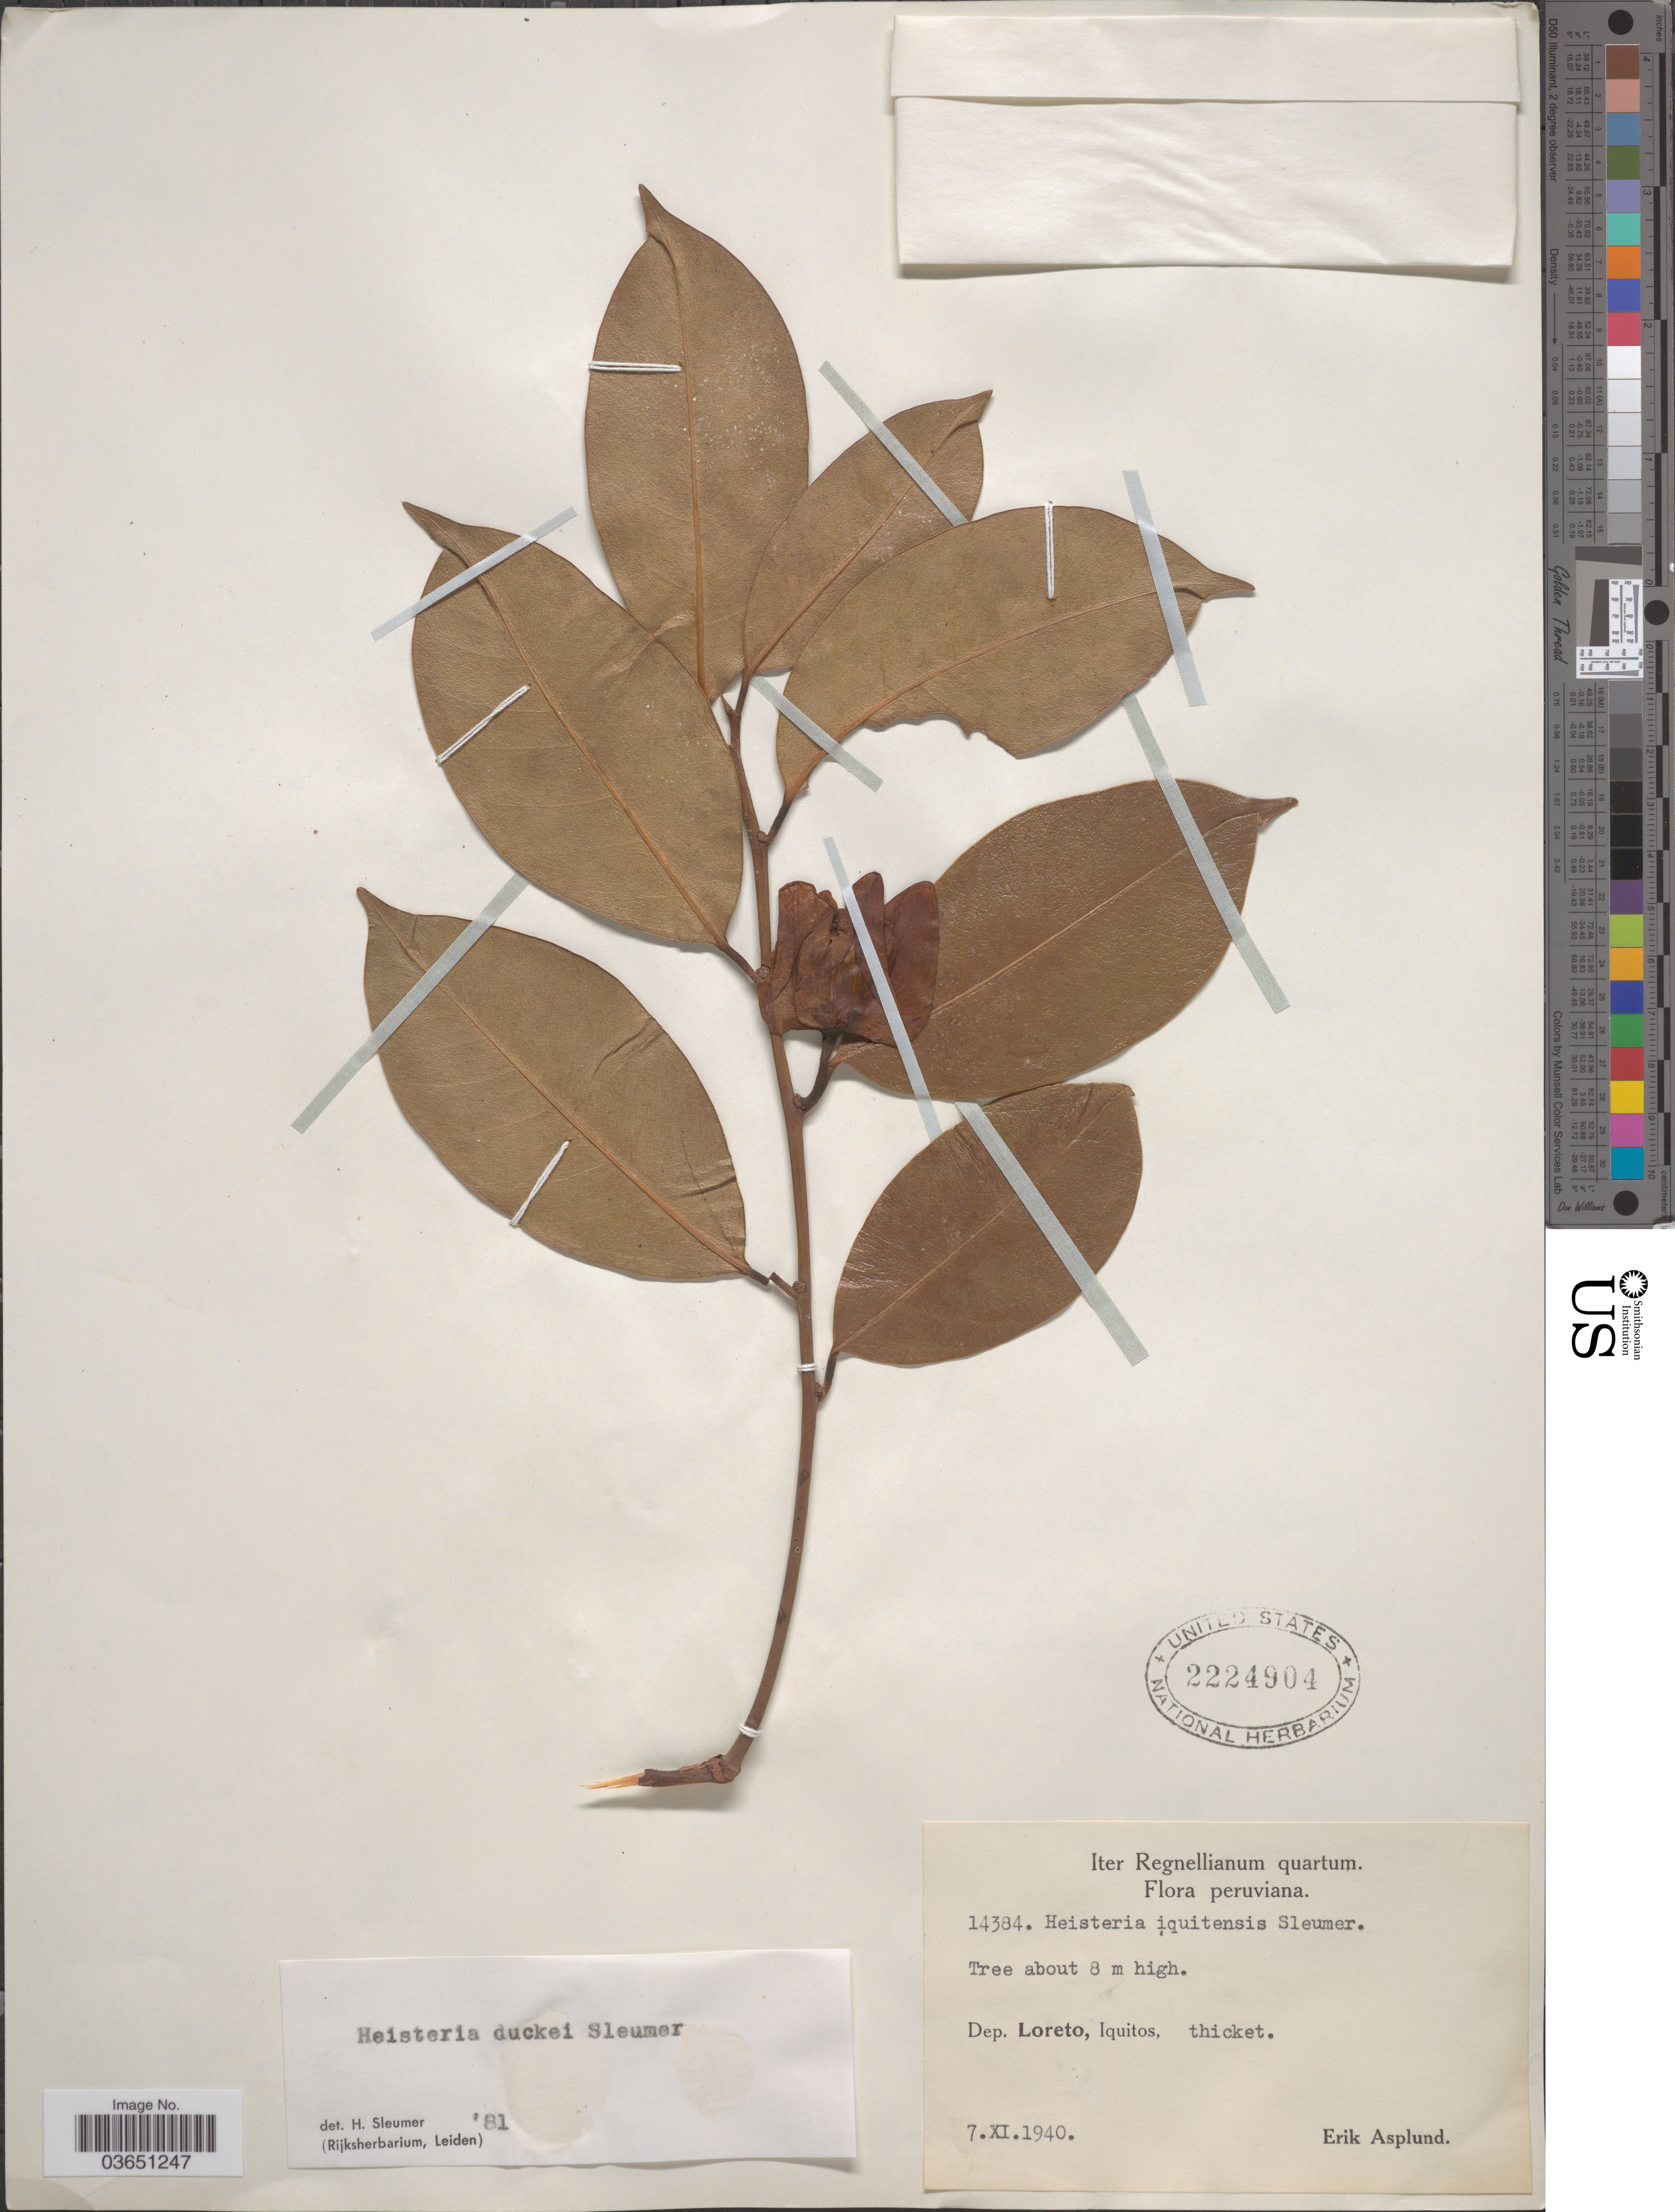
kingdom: Plantae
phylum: Tracheophyta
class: Magnoliopsida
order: Santalales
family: Erythropalaceae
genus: Heisteria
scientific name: Heisteria duckei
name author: Sleumer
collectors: E. Asplund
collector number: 14384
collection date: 1940-11-07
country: Peru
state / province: Loreto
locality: Dep. Loreto, Iquitos.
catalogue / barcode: US 2224904